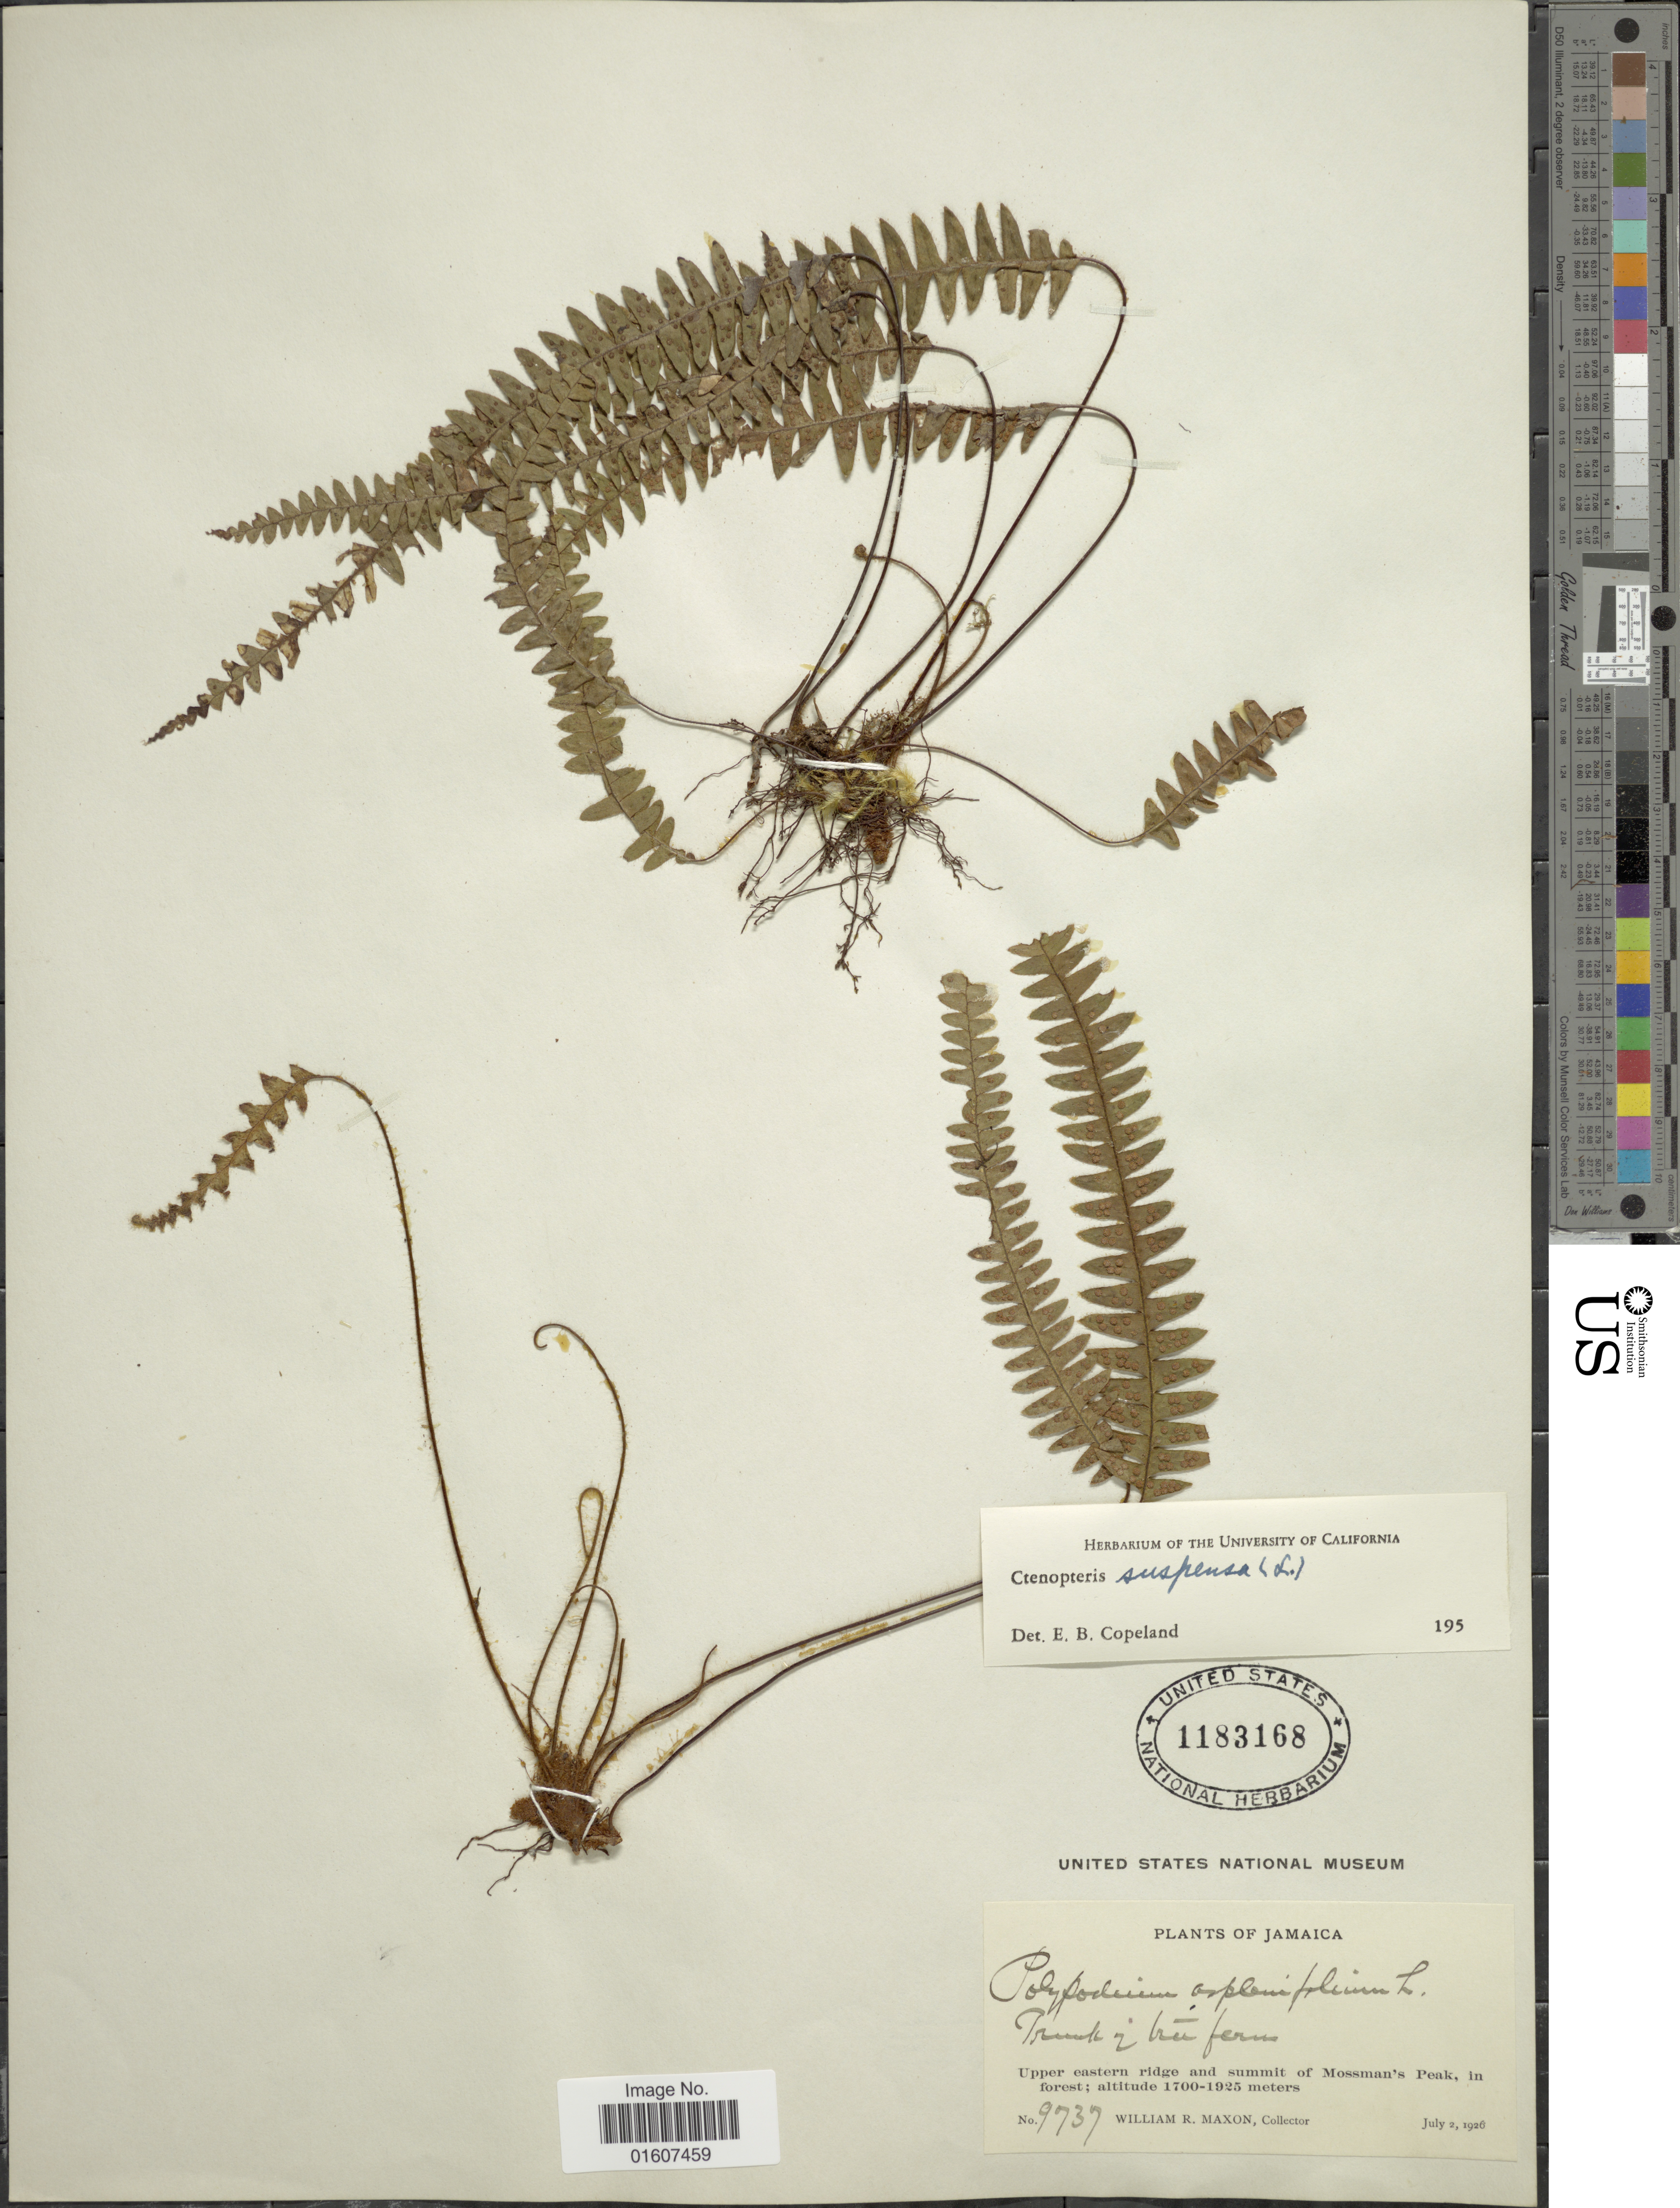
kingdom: Plantae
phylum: Tracheophyta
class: Polypodiopsida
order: Polypodiales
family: Polypodiaceae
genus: Terpsichore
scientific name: Terpsichore asplenifolia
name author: (L.) A.R. Sm.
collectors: W. R. Maxon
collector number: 9737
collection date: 1926-07-02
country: Jamaica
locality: Upper eastern ridge and summit of Mossman's Peak, in forest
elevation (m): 1700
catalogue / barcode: US 1183168